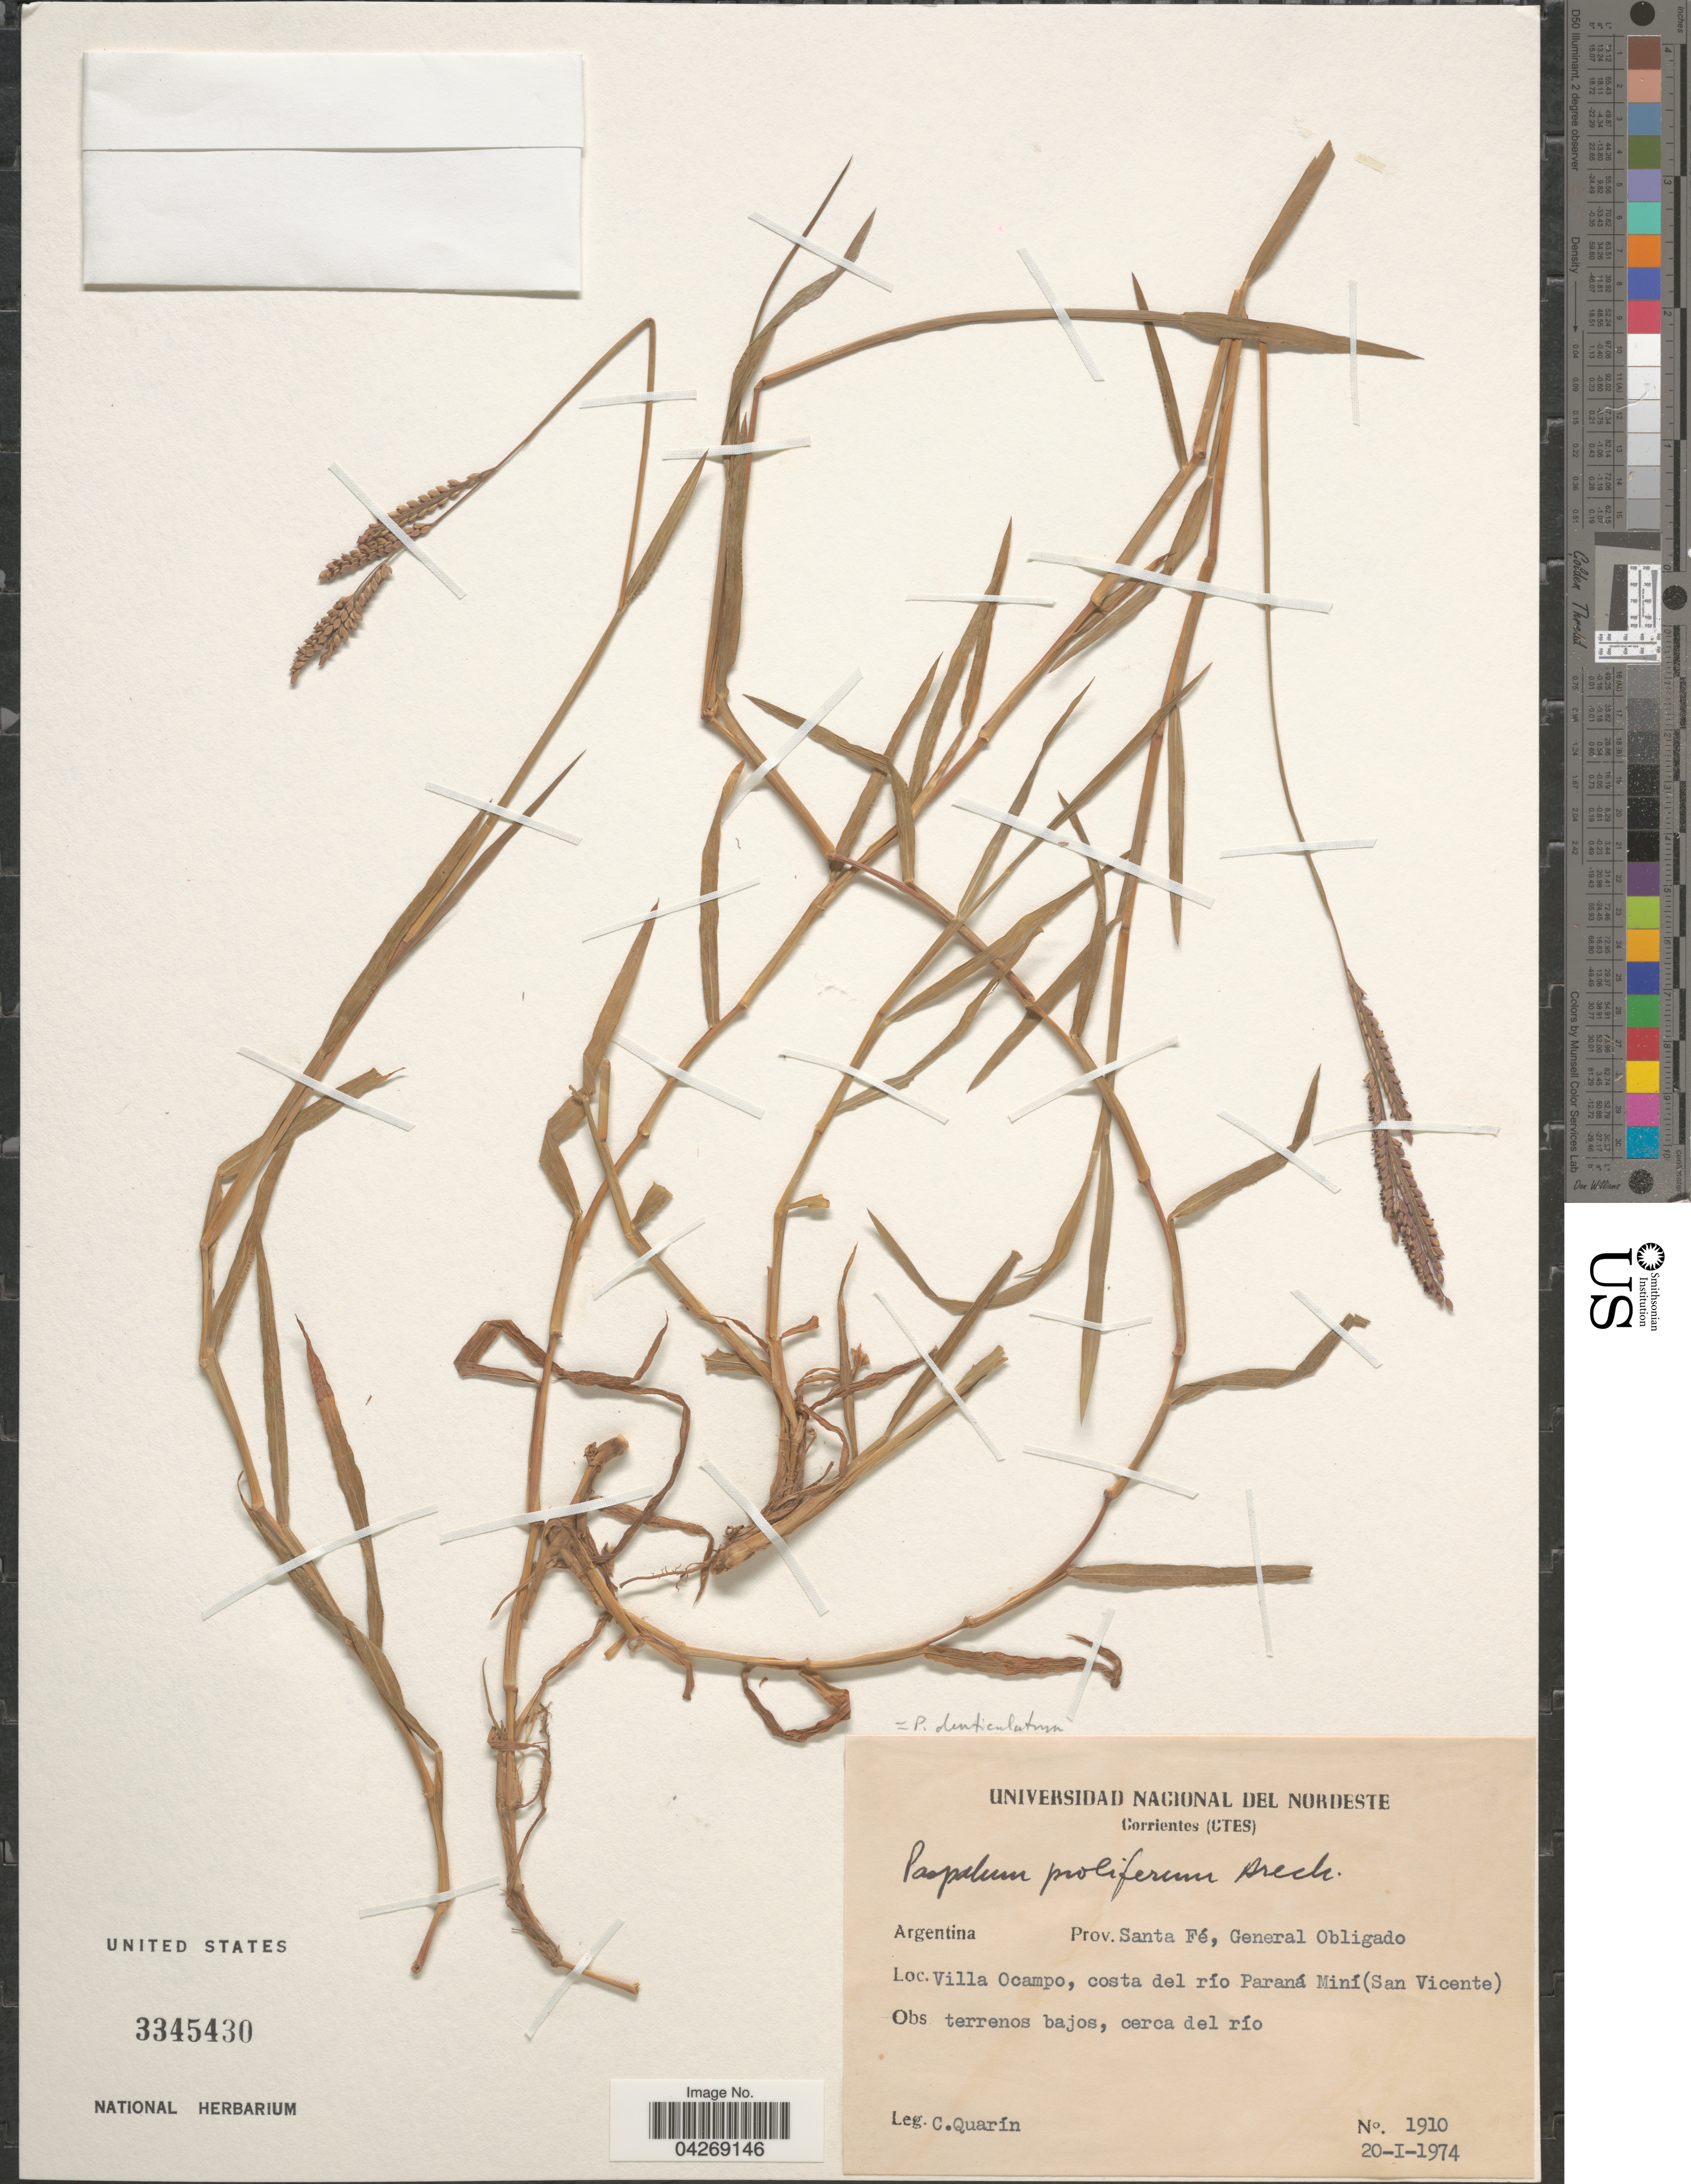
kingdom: Plantae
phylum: Tracheophyta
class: Liliopsida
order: Poales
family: Poaceae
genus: Paspalum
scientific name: Paspalum denticulatum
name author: Trin.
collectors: C. Quarín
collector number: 1910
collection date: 1974-01-20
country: Argentina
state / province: Santa Fe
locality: General Obligado. Villa Ocampo, costa del río Paraná Miní (San Vicente).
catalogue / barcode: US 3345430